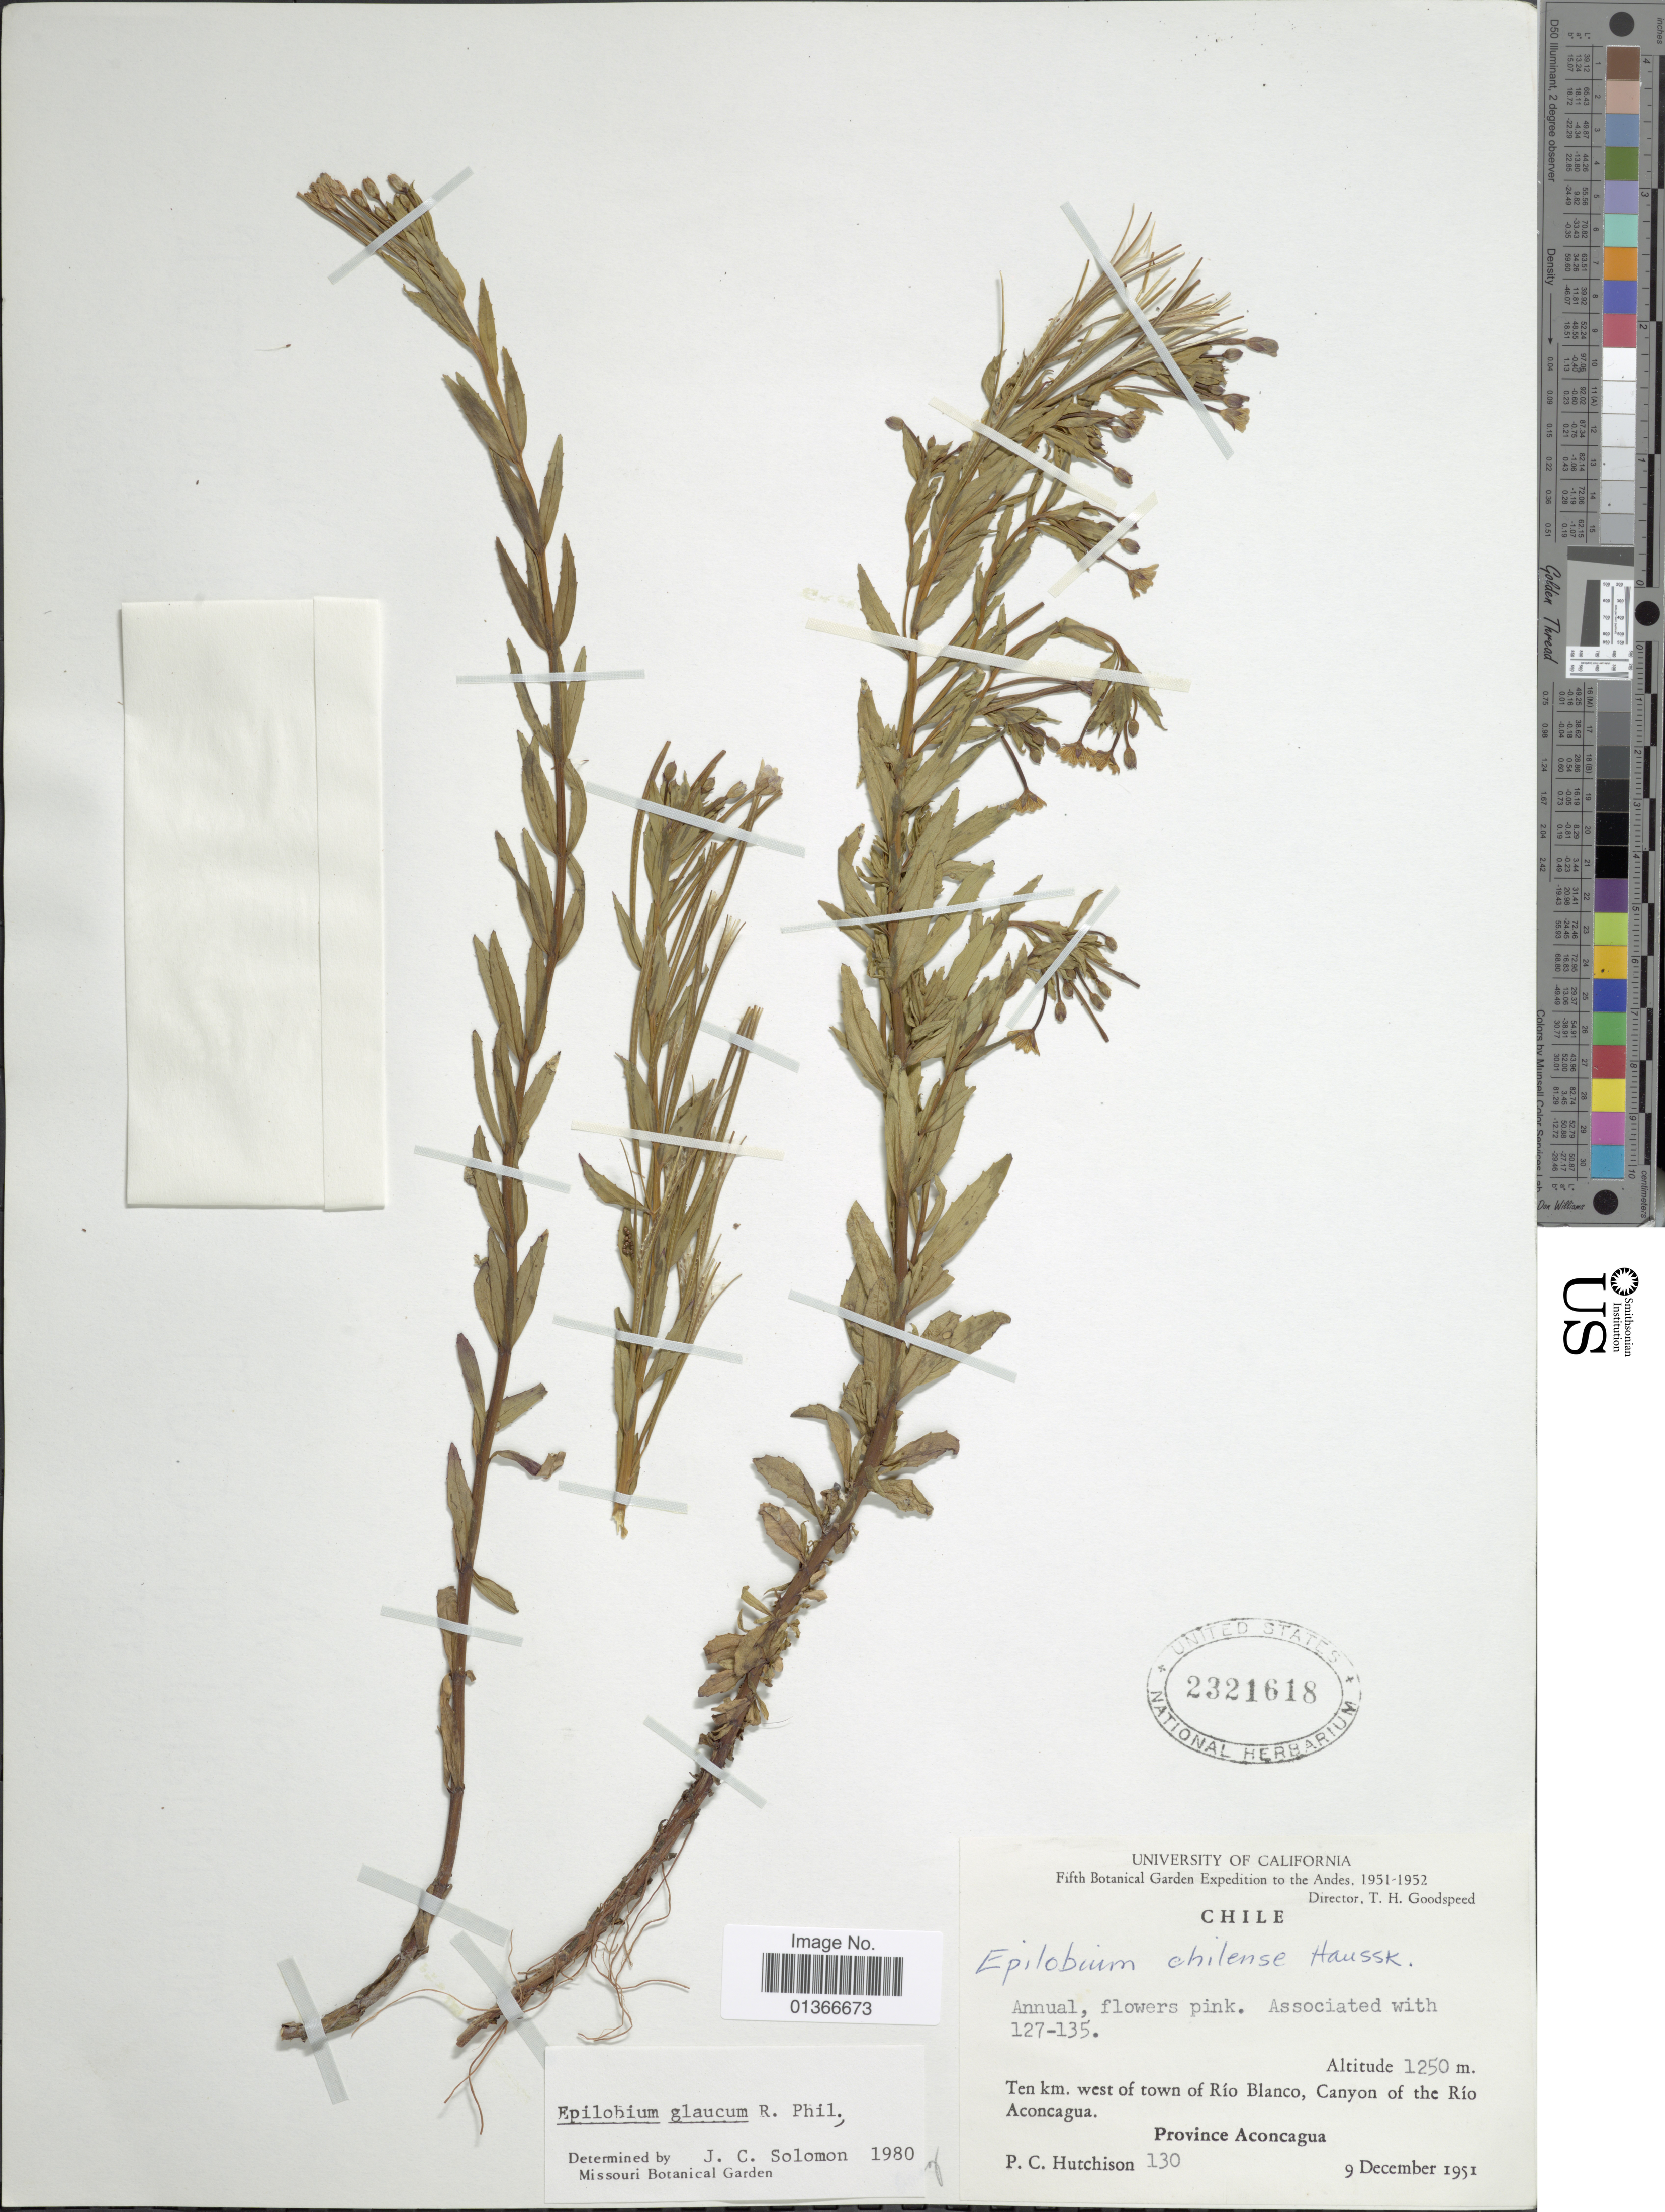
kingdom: Plantae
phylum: Tracheophyta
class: Magnoliopsida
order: Myrtales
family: Onagraceae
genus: Epilobium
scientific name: Epilobium glaucum Howell, nom. illeg.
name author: Howell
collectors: P. C. Hutchison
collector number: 130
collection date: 1951-12-09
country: Chile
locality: Ten km. west of town of Río Blanco, Canyon of the Río Aconcagua. Province Aconcagua.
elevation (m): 1250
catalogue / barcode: US 2321618